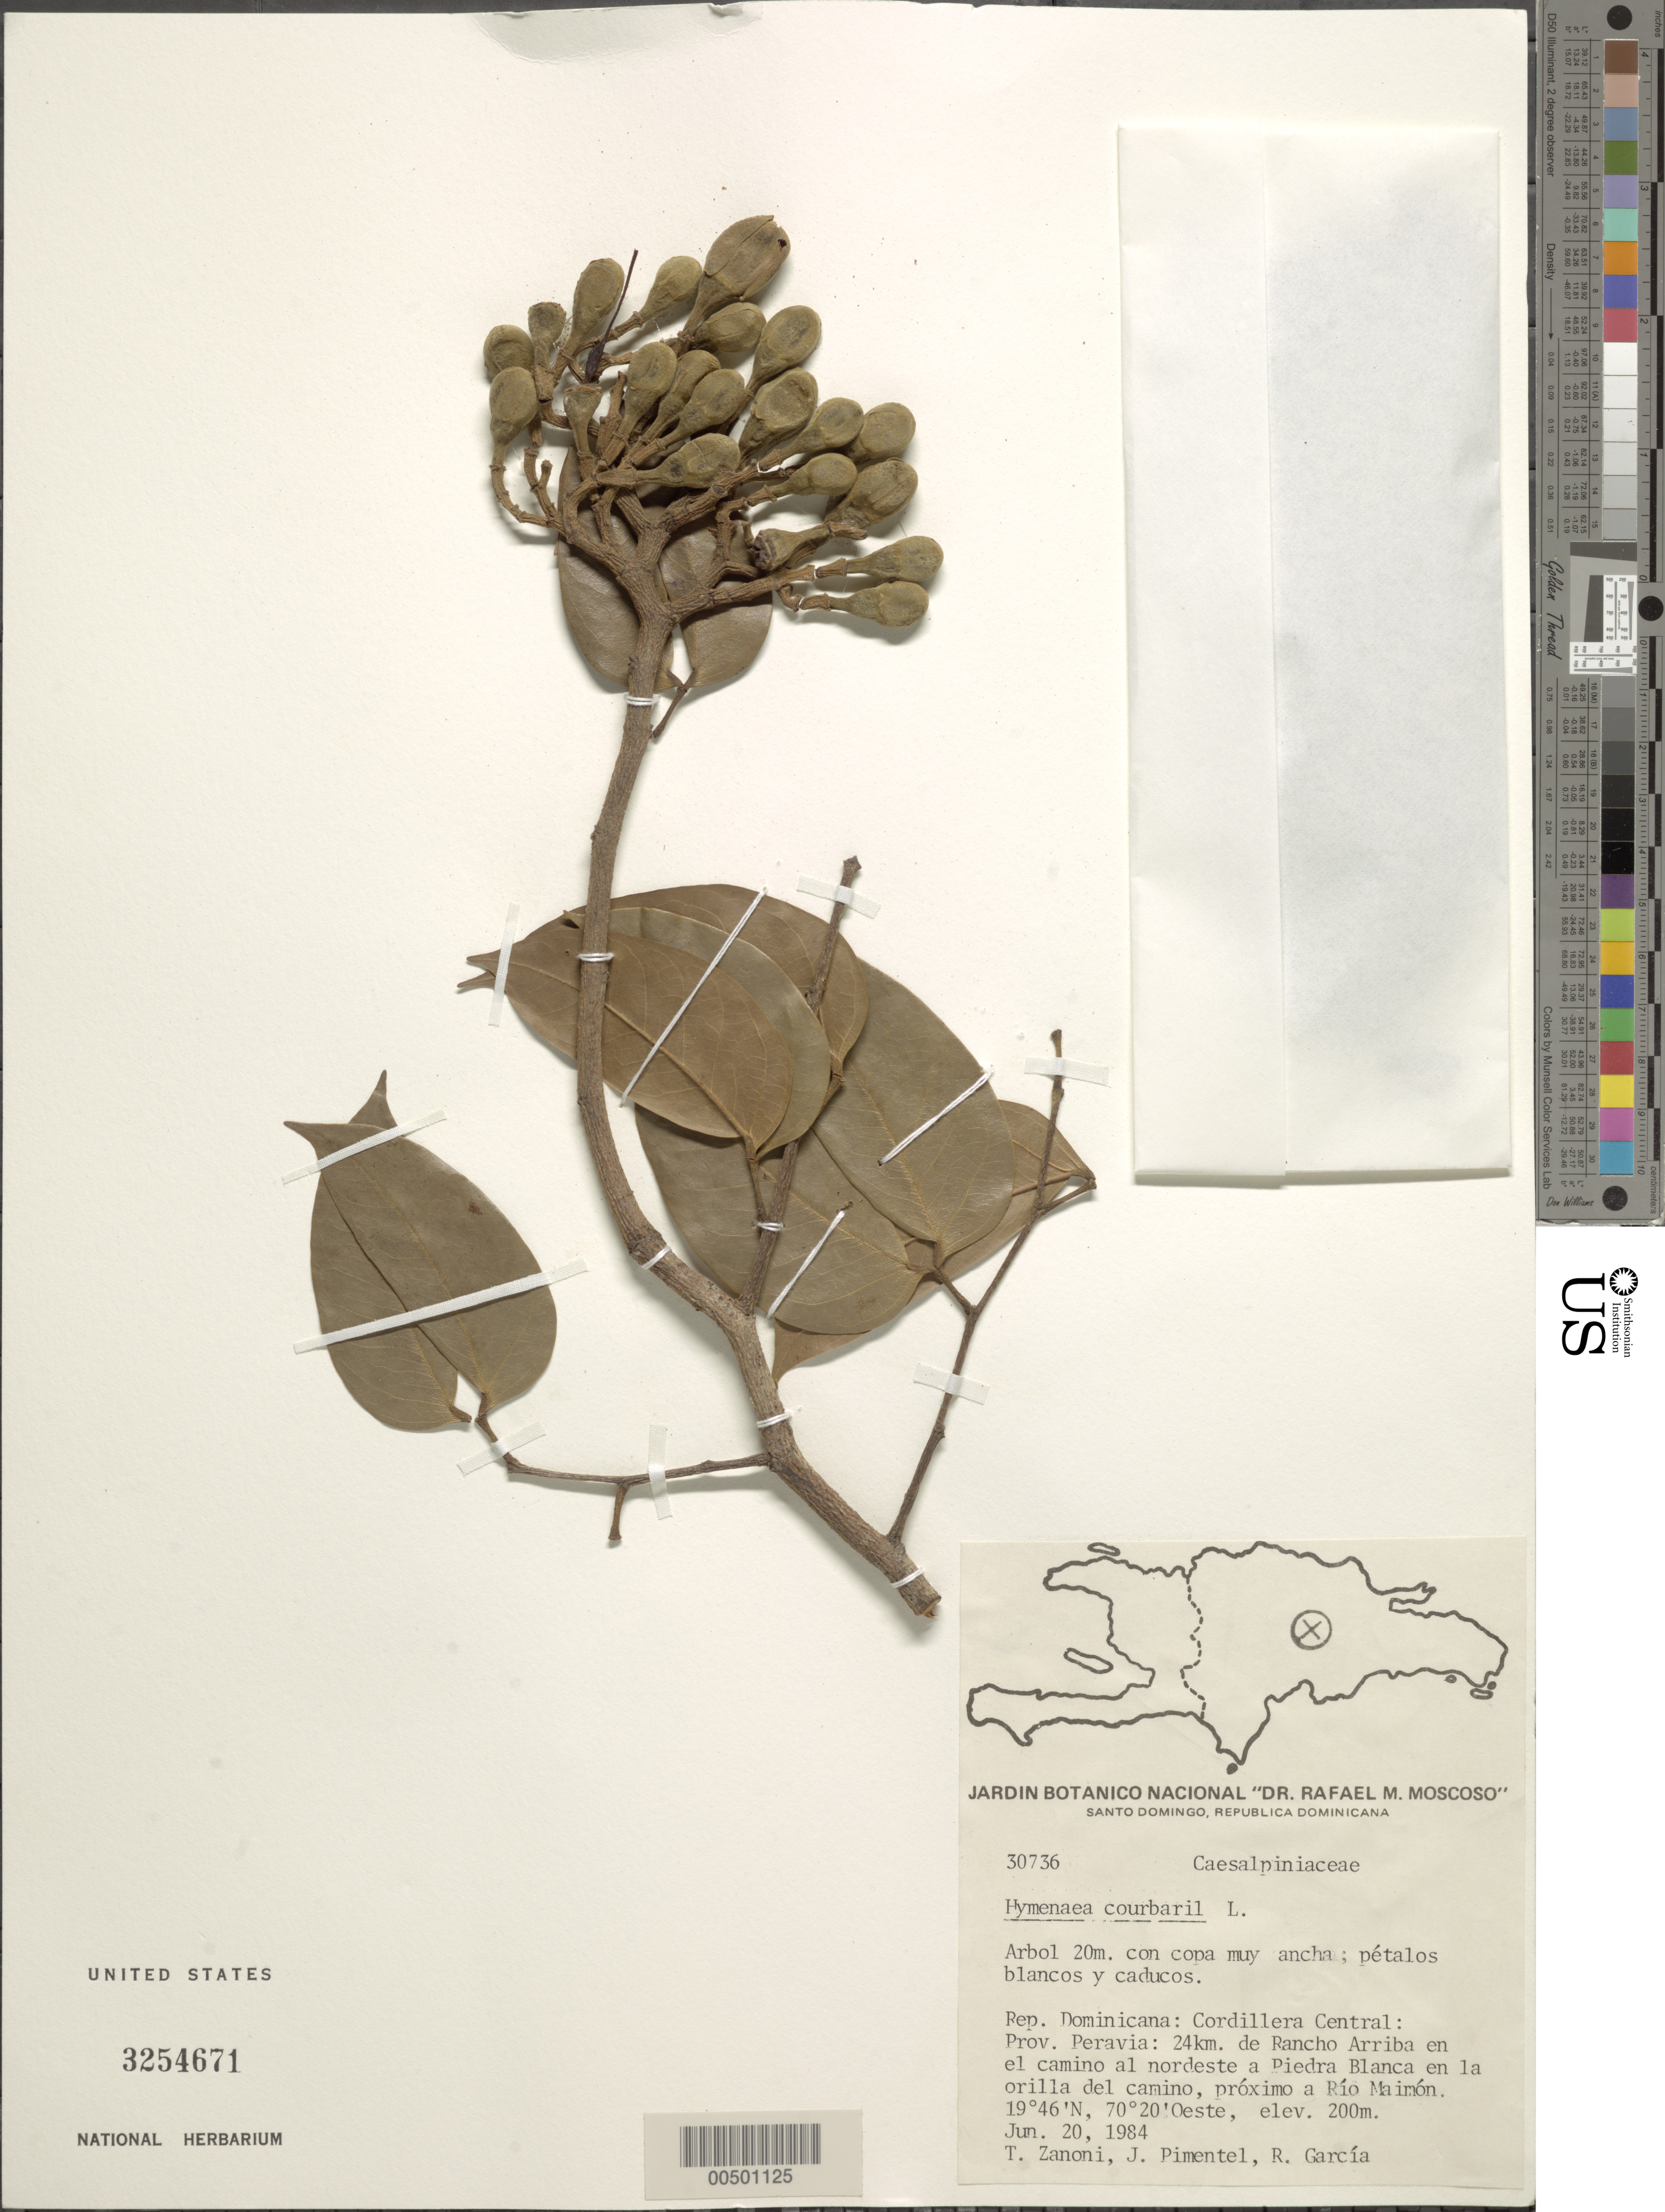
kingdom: Plantae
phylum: Tracheophyta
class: Magnoliopsida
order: Fabales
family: Fabaceae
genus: Hymenaea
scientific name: Hymenaea courbaril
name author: L.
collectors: T. A. Zanoni, J. Pimentel Baez & R. G. García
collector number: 30736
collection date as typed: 20 Jun 1984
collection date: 1984-06-20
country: Dominican Republic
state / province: Peravia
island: Hispaniola Island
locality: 24 km de rancho arriba de el camino al ne a piedra blanca en la orilla del camino, proximo a rio maimon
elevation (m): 200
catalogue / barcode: US 3254671